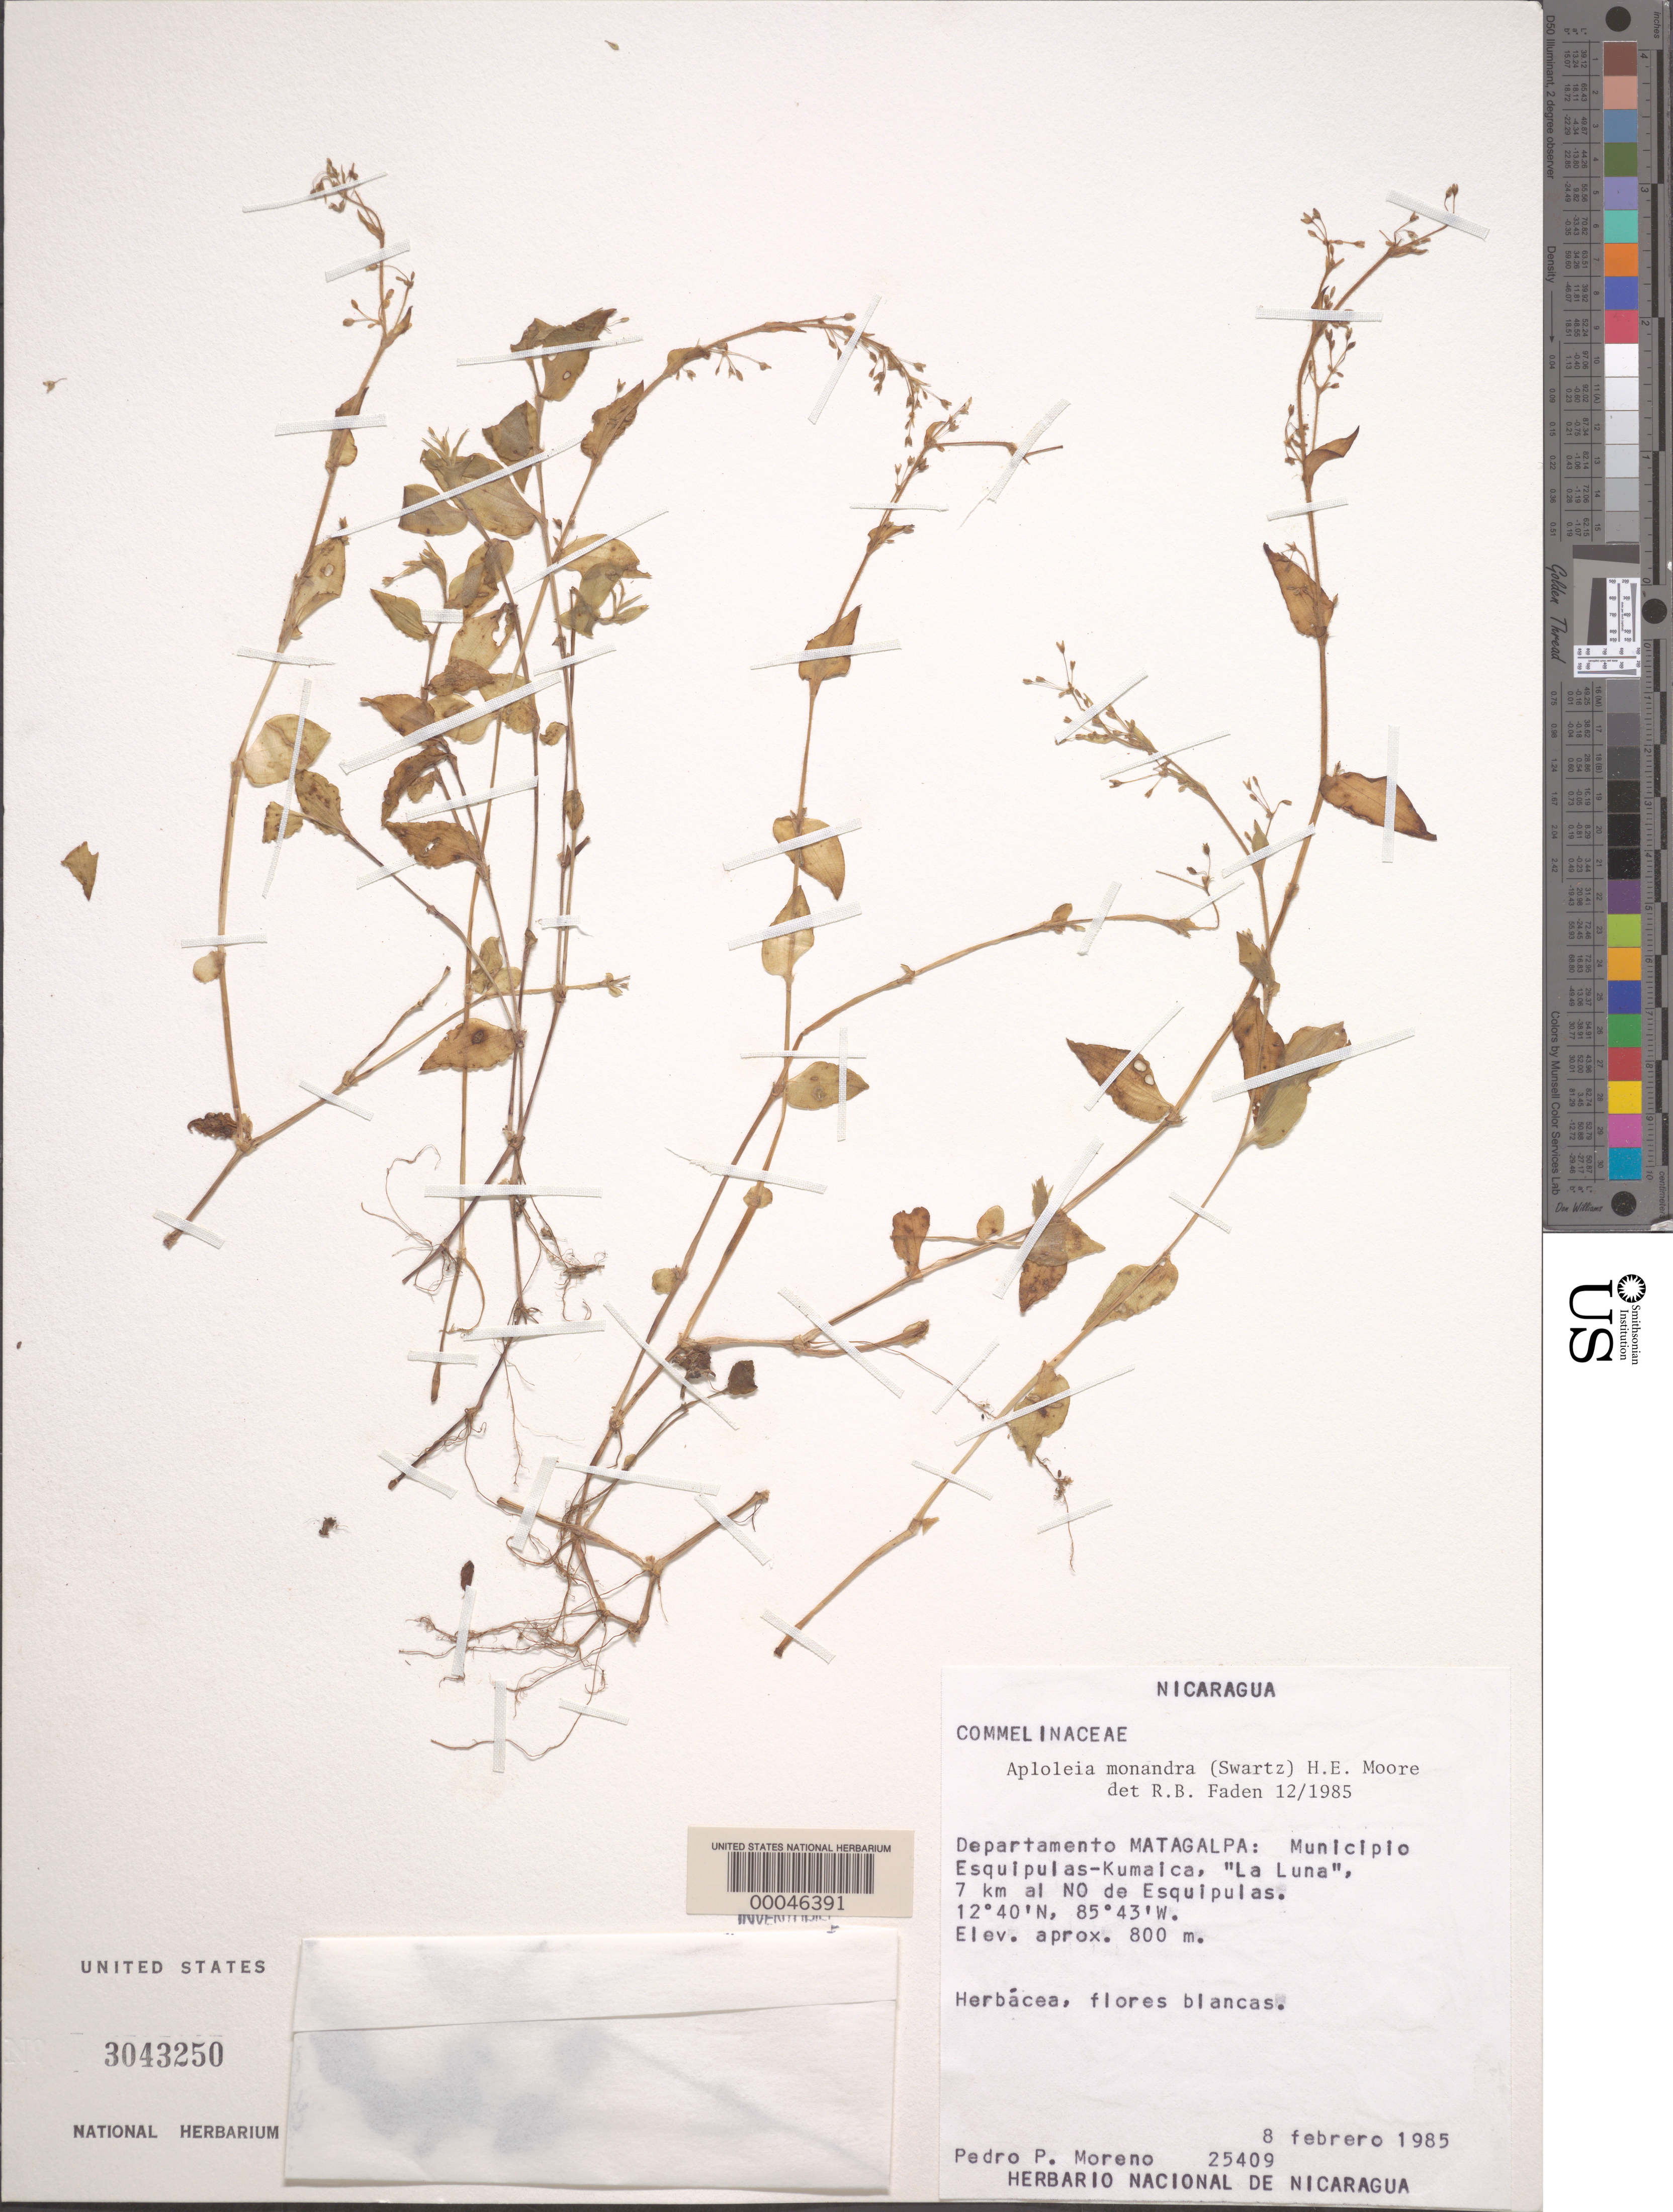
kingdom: Plantae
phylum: Tracheophyta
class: Liliopsida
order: Commelinales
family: Commelinaceae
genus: Callisia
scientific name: Callisia monandra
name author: (Sw.) Schult. & Schult. f.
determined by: Faden, Robert B., (US), Smithsonian Institution - National Museum of Natural History (UNITED STATES)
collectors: P. Moreno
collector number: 25409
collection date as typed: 08 Feb 1985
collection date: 1985-02-08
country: Nicaragua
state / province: Matagalpa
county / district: Esquipulas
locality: Esquipulas-kumaica mun. (?), "la luna" n of esquipulas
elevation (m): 800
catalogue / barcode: US 3043250